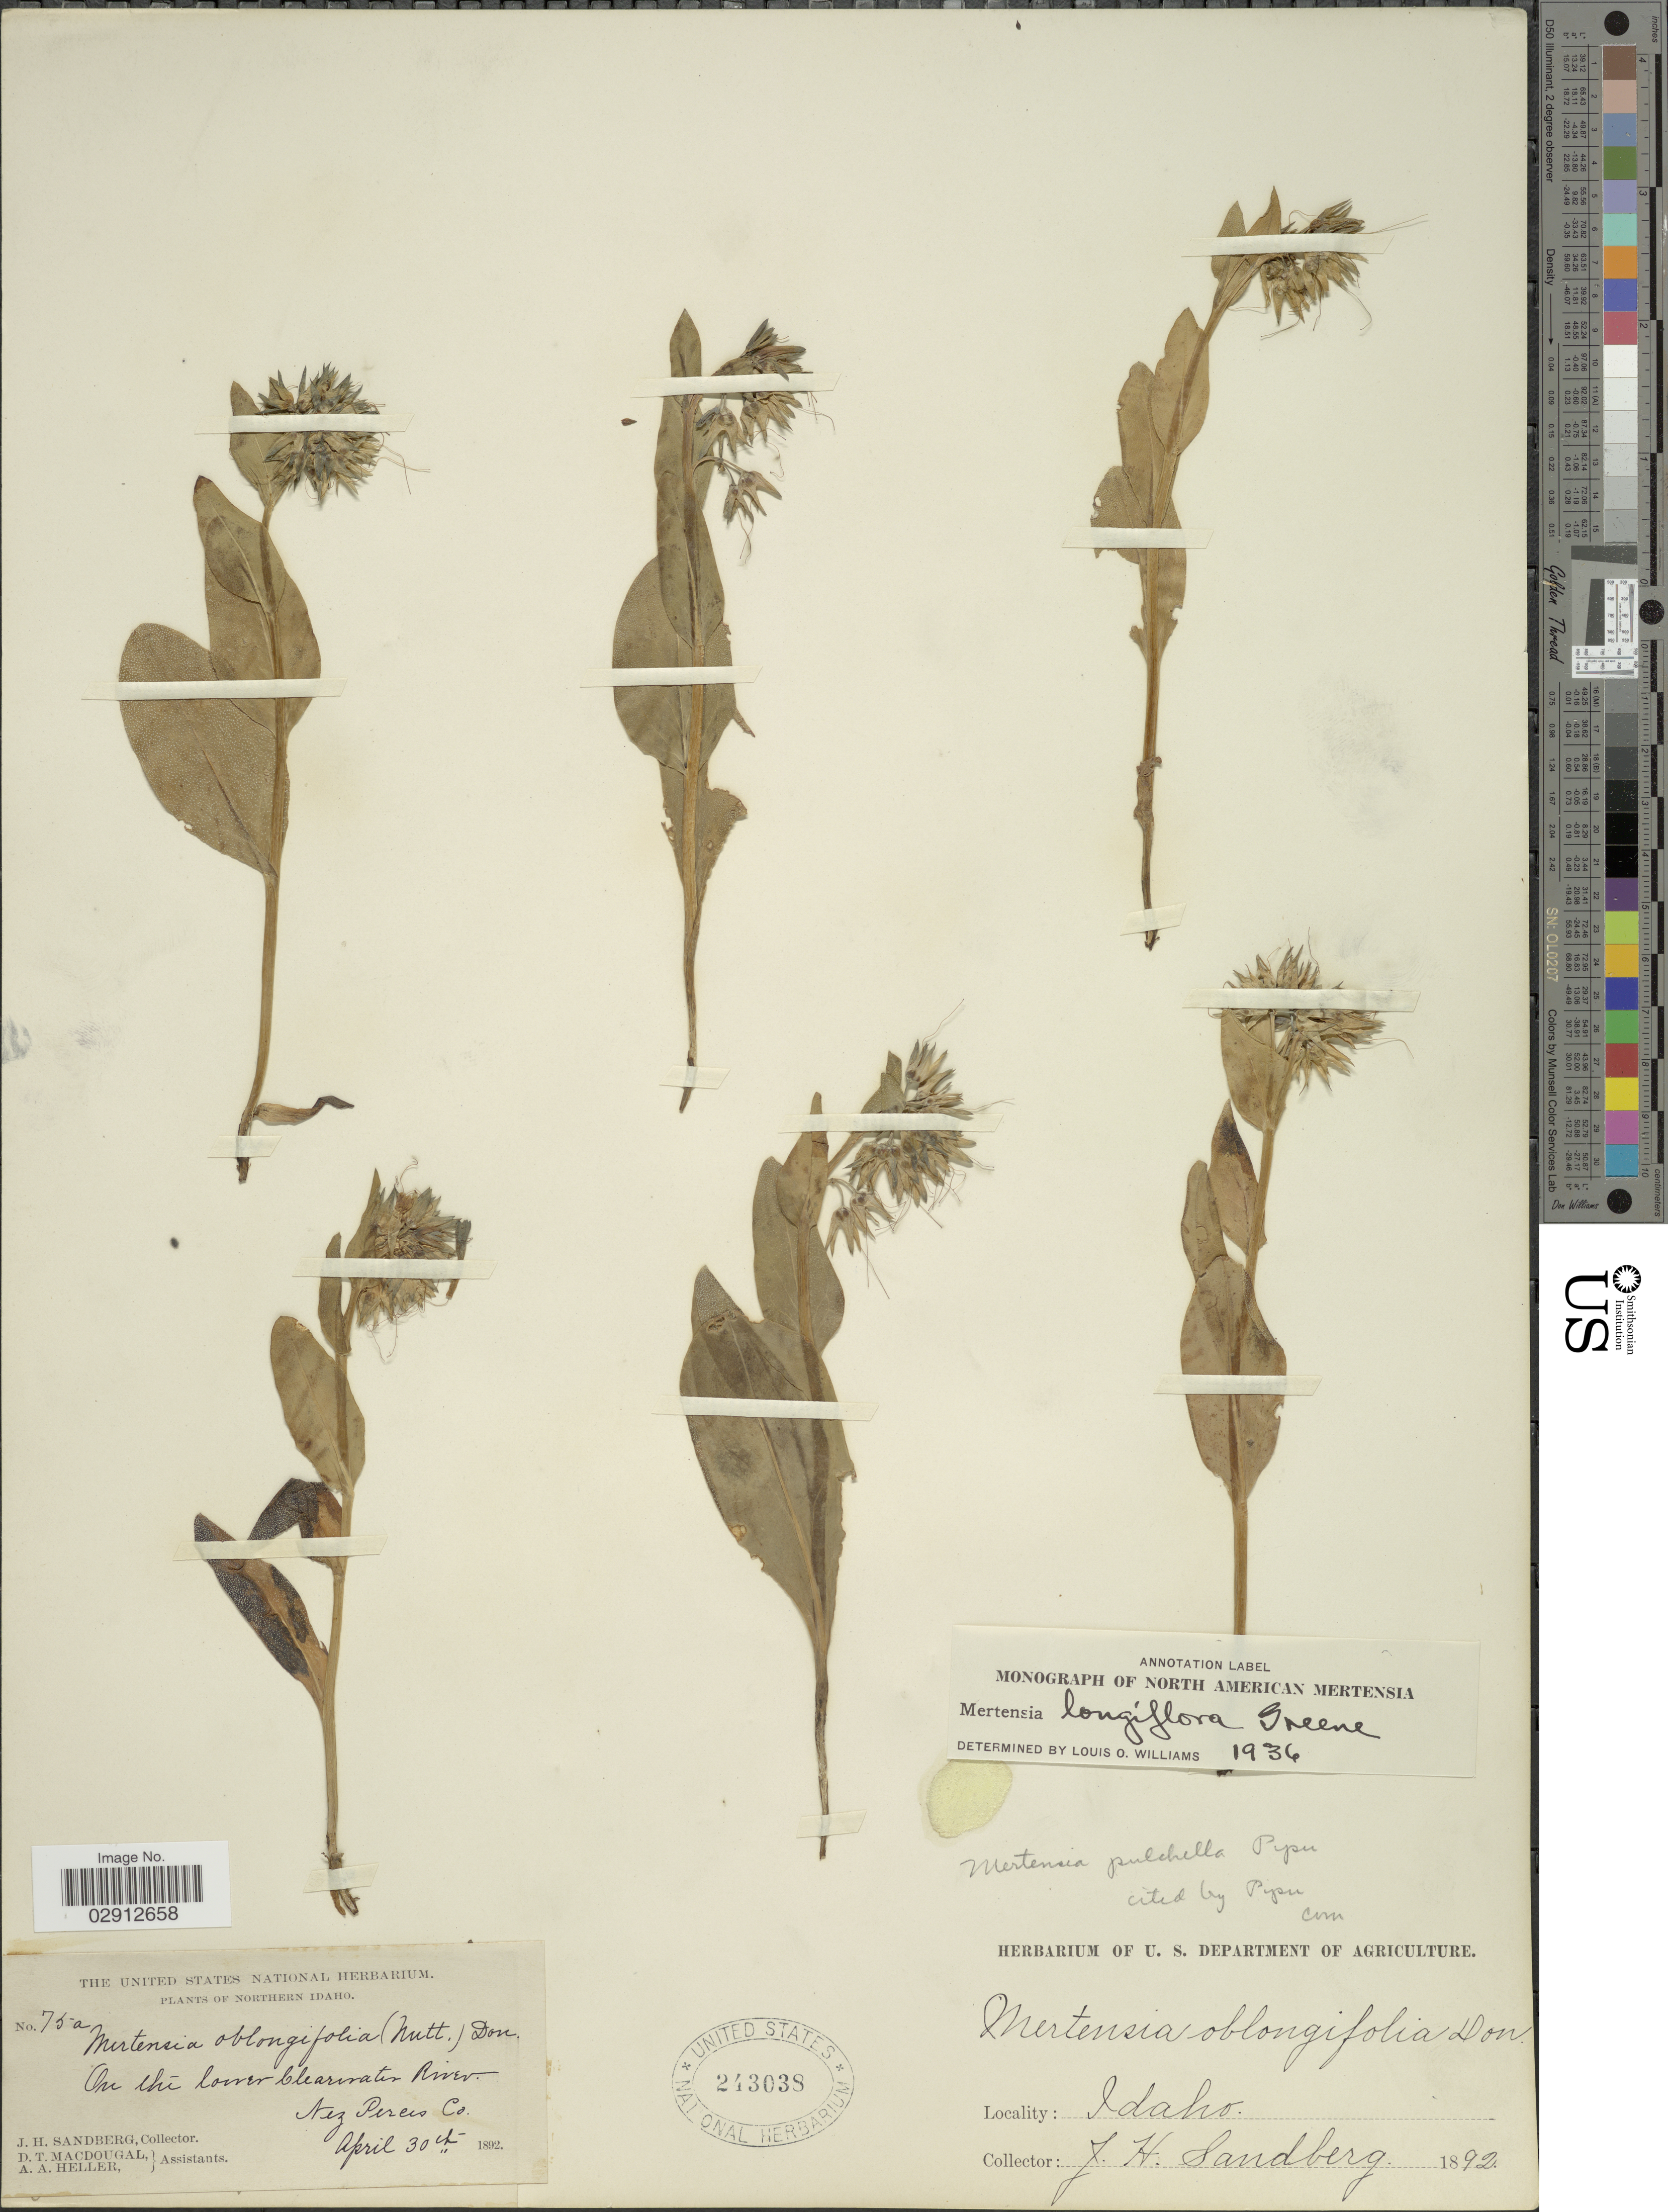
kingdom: Plantae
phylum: Tracheophyta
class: Magnoliopsida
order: Boraginales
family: Boraginaceae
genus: Mertensia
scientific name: Mertensia longiflora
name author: Rydb.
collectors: J. H. Sandberg, D. T. MacDougal & A. A. Heller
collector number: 75a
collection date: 1892-04-30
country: United States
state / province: Idaho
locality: Northern Idaho. On the lower Clearwater River. Nez Perces Co.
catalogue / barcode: US 243038